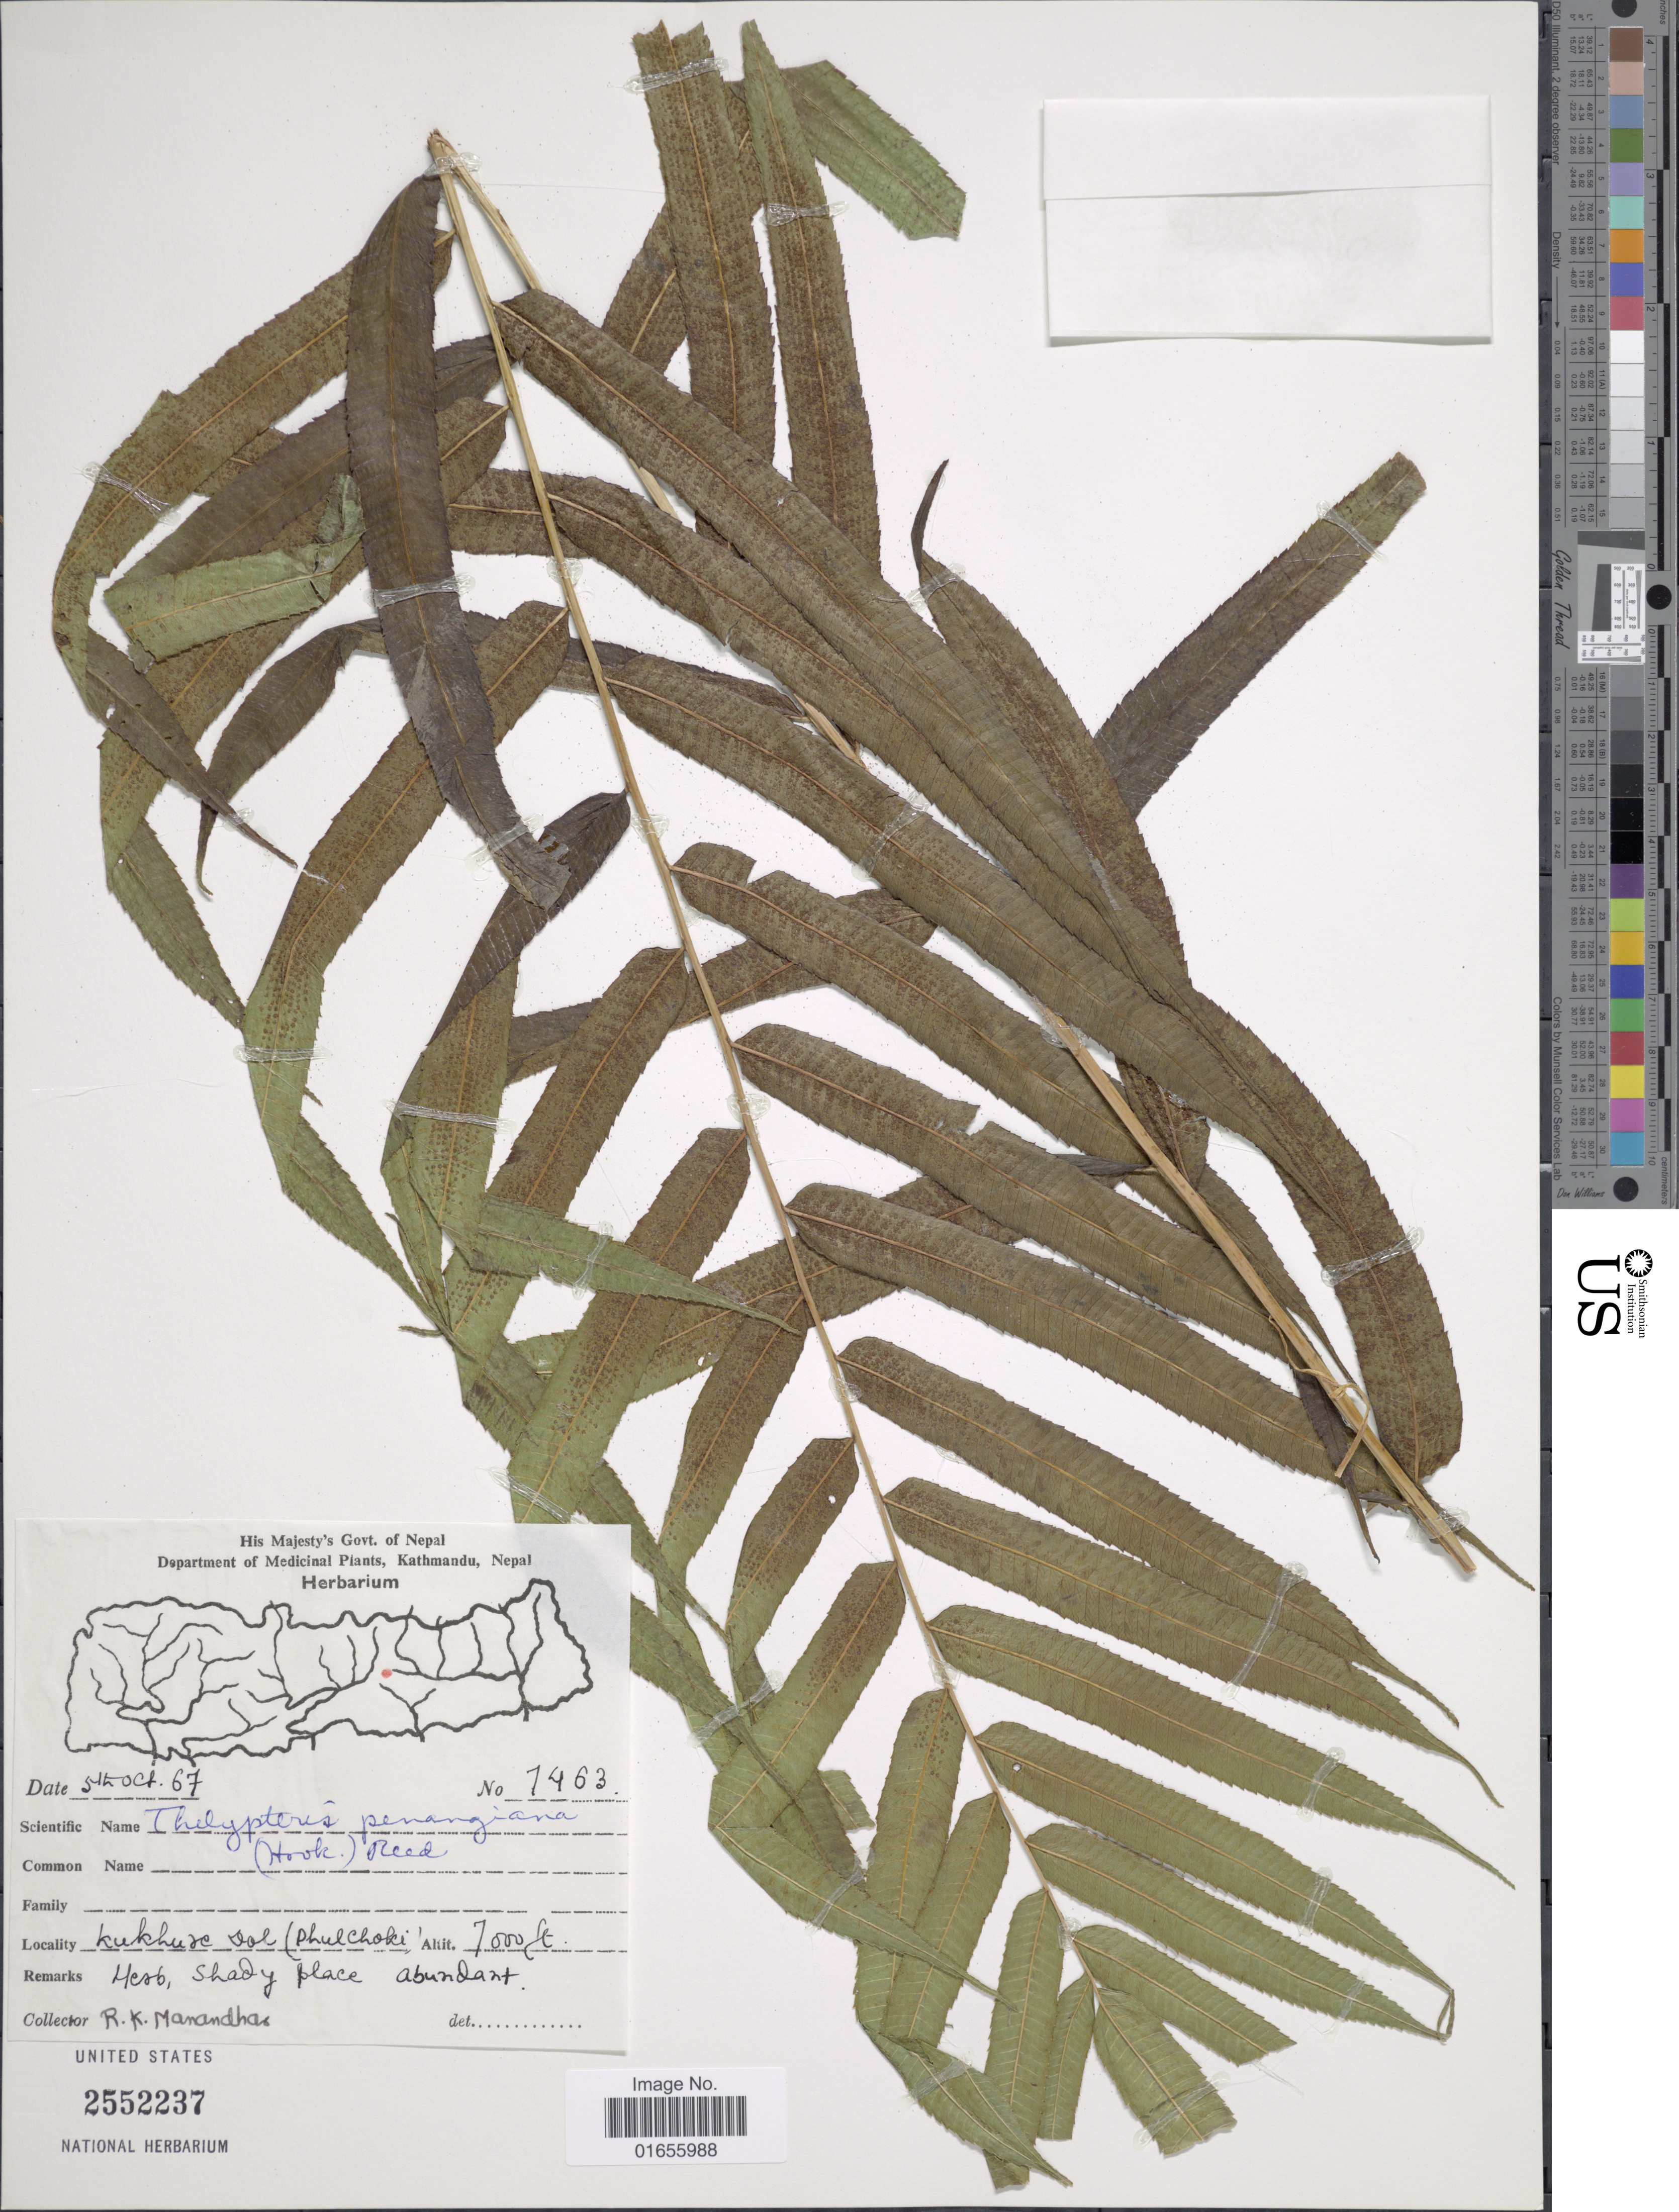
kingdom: Plantae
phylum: Tracheophyta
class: Polypodiopsida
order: Polypodiales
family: Thelypteridaceae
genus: Pronephrium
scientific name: Pronephrium penangiana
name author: (Hook.) Holttum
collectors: R. Manandhar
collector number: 7463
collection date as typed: Transcribed d/m/y: 5/10/67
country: Nepal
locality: Kukhuse sol (Phulchoki) [interpreted]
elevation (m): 2134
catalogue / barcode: US 2552237